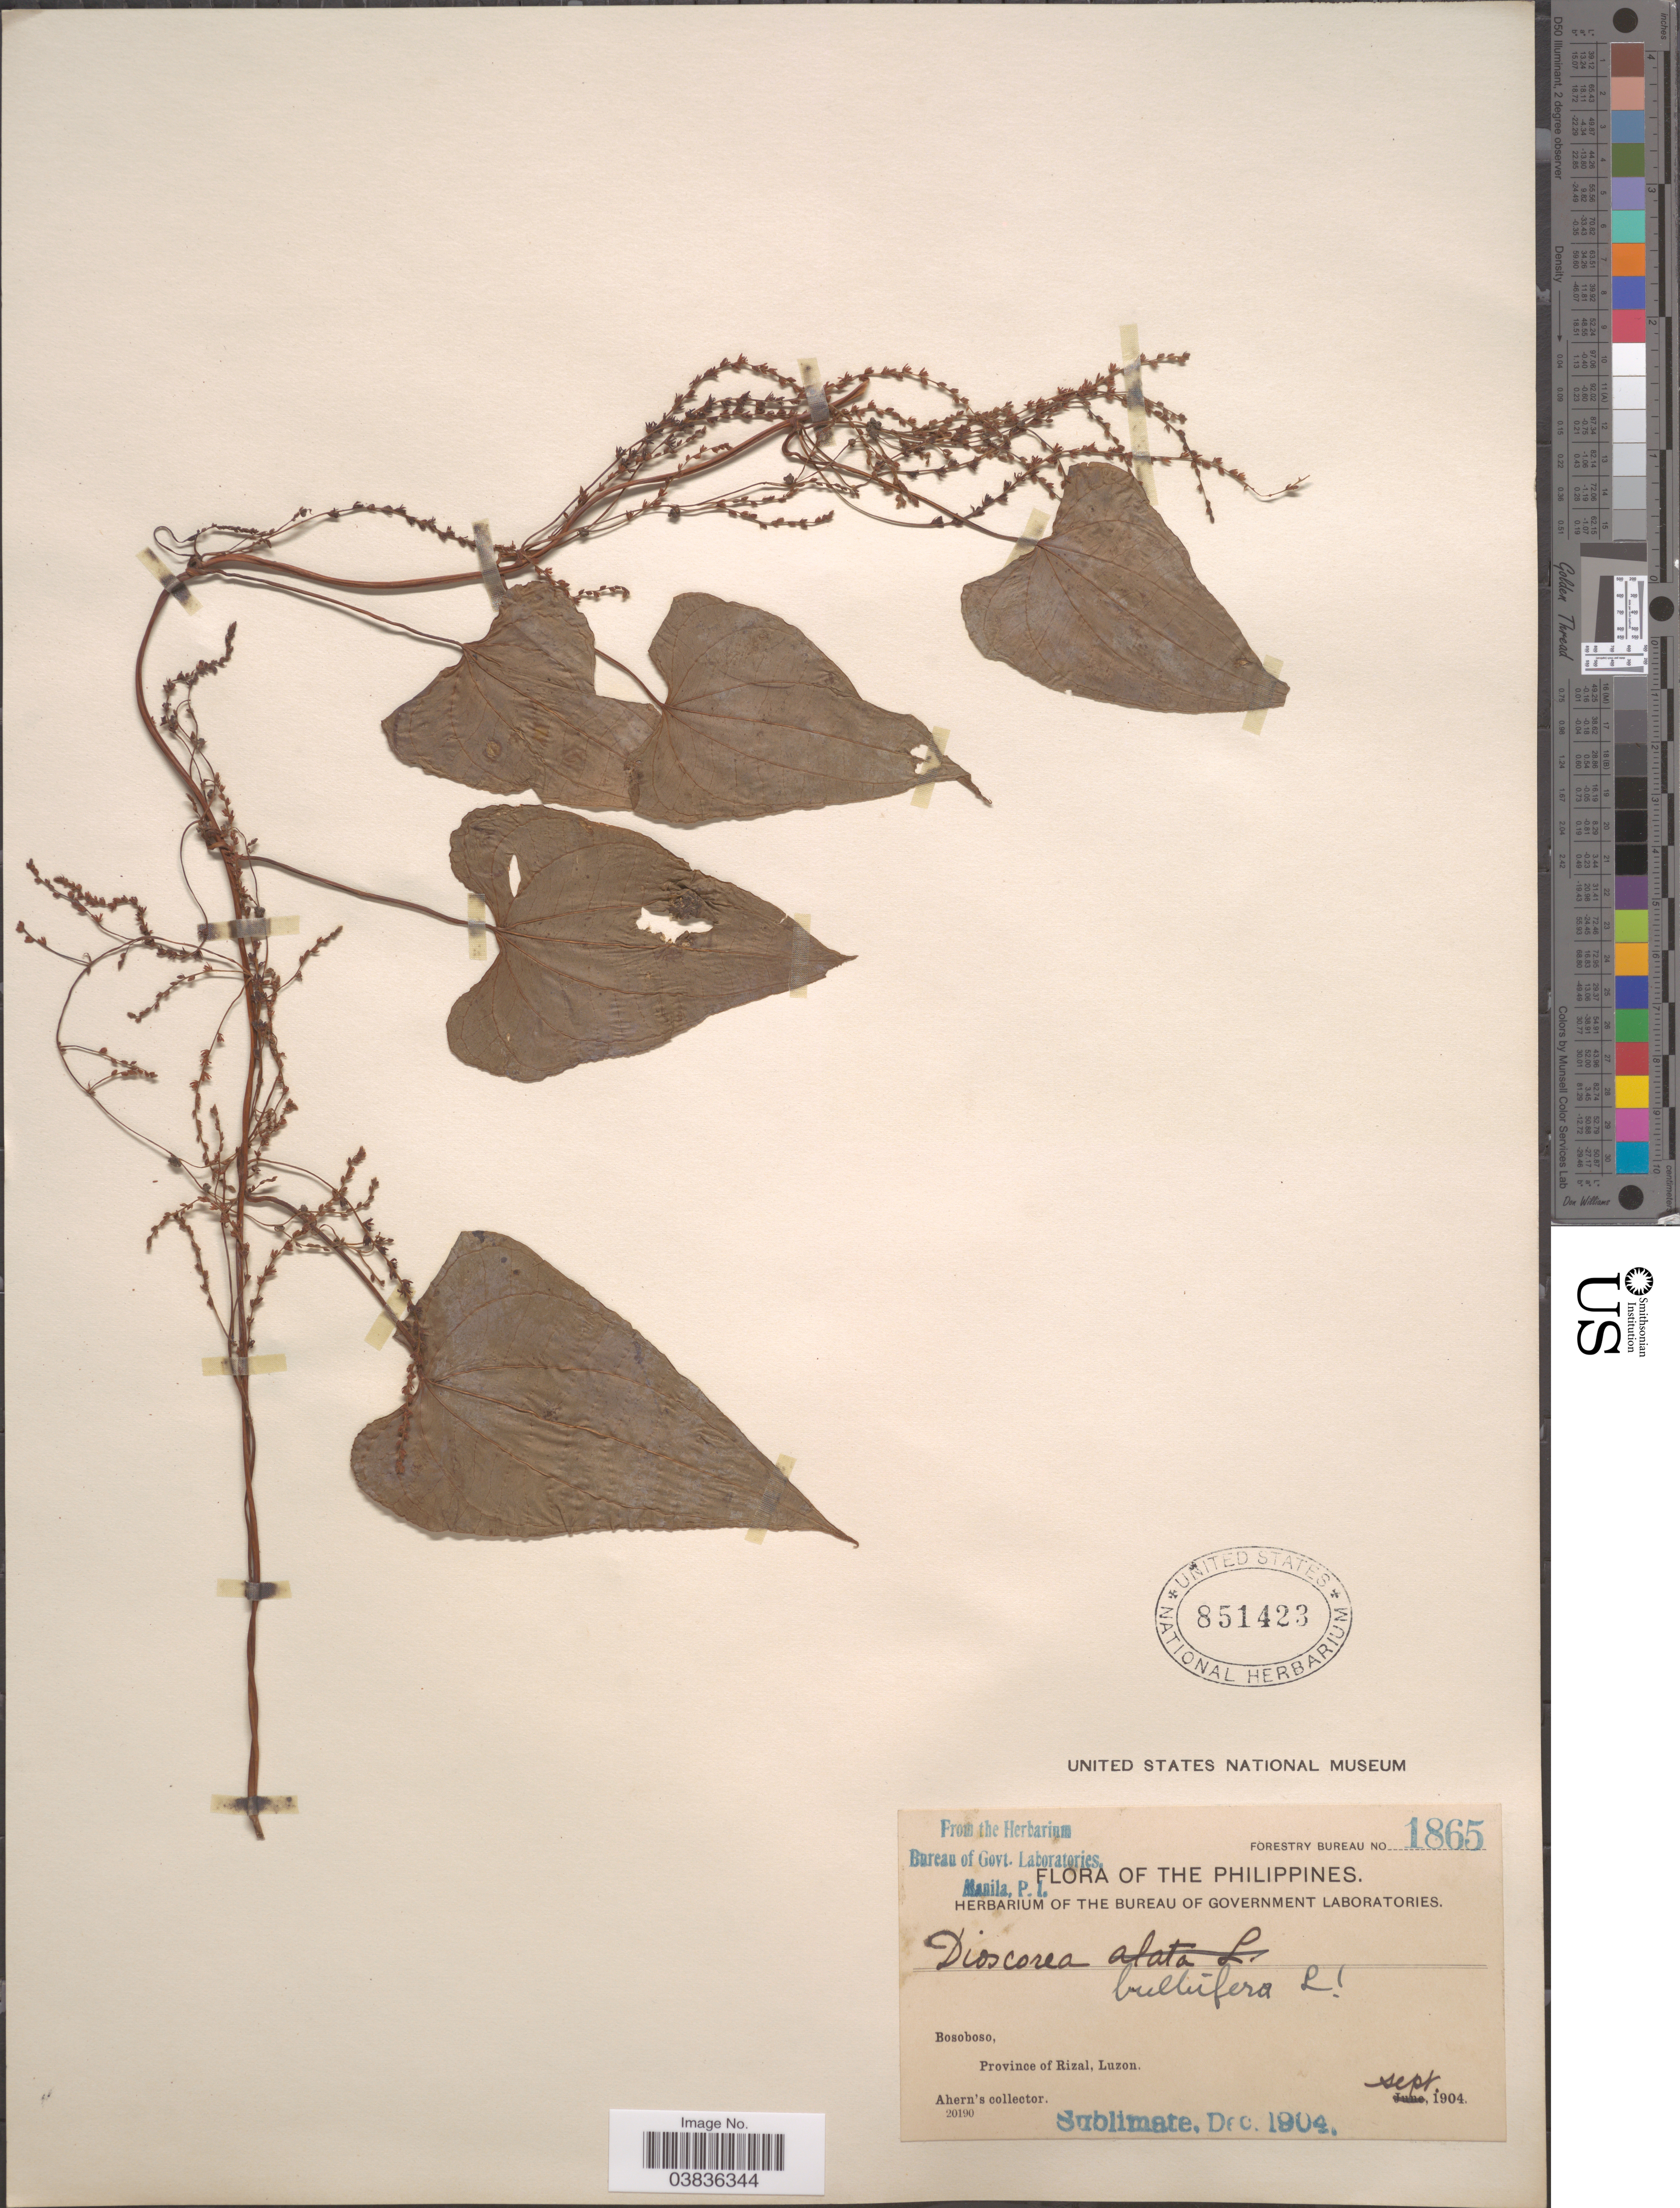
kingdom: Plantae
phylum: Tracheophyta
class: Liliopsida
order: Dioscoreales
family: Dioscoreaceae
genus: Dioscorea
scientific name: Dioscorea bulbifera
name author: L.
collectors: Ahern's collector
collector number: Forestry Bureau 1865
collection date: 1904-09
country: Philippines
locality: Bosoboso, Province of Rizal, Luzon.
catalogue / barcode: US 851423